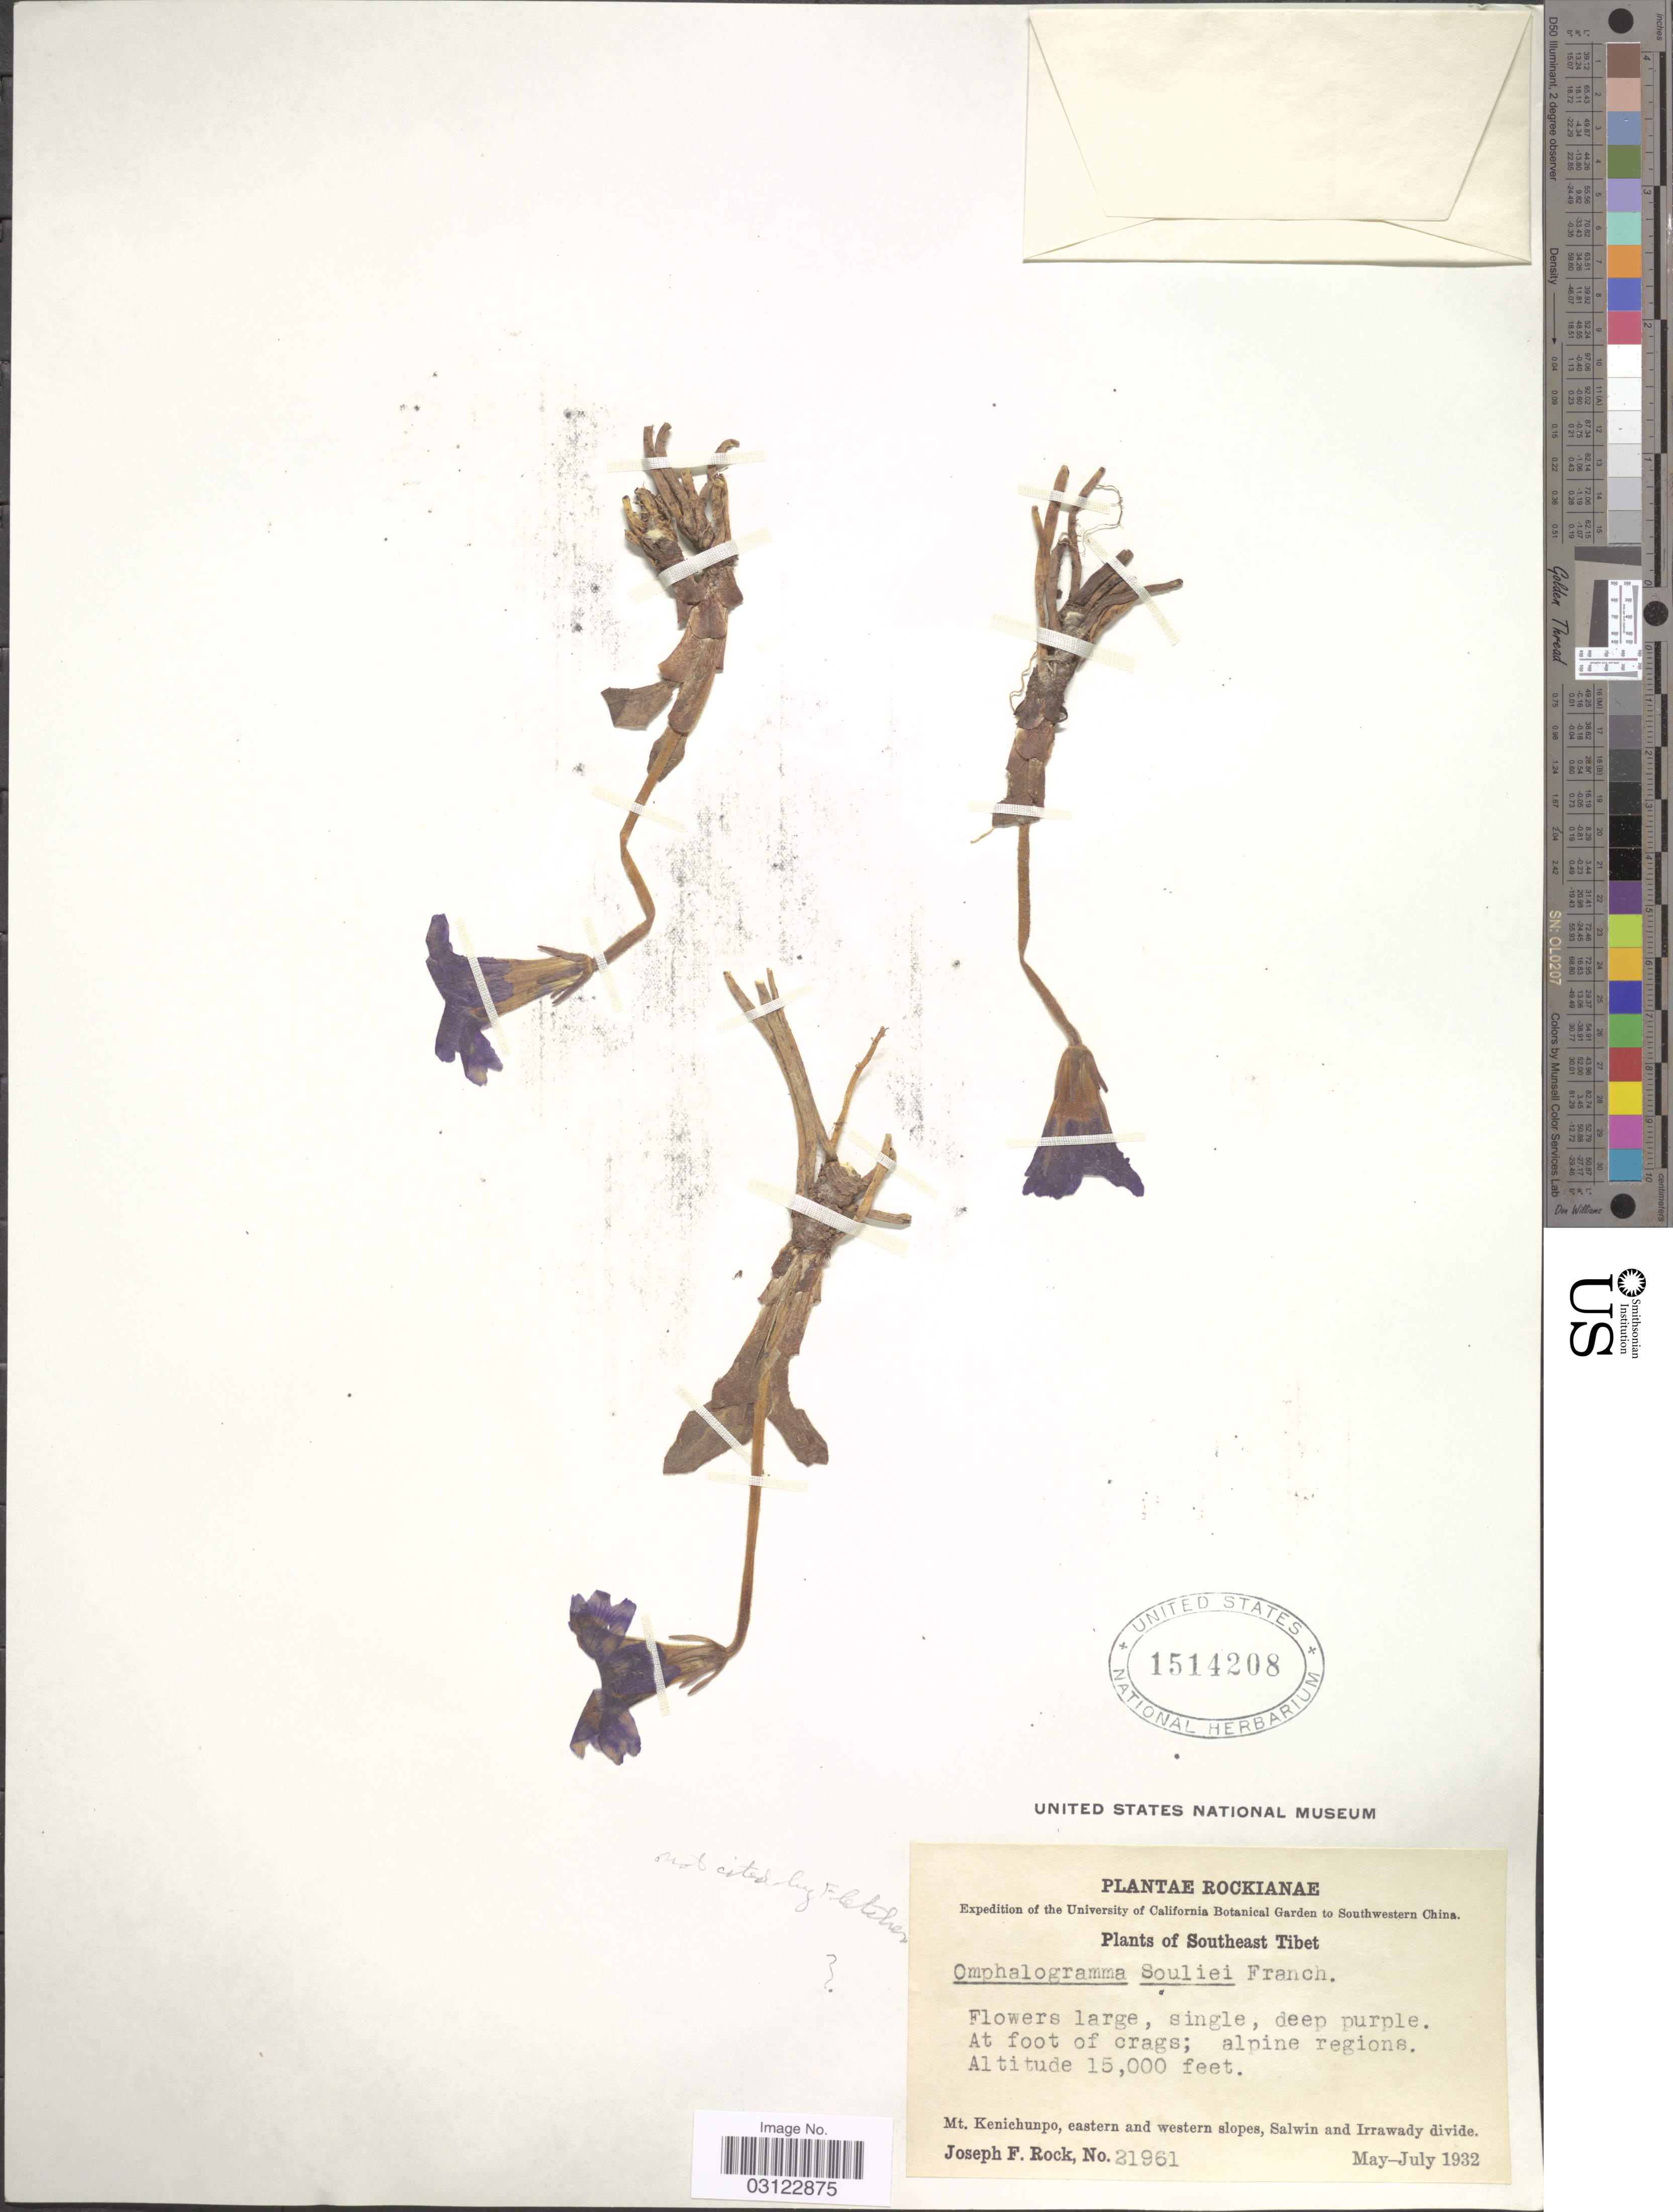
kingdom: Plantae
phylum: Tracheophyta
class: Magnoliopsida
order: Ericales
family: Primulaceae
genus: Omphalogramma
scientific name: Omphalogramma souliei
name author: Franch.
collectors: J. F. Rock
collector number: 21961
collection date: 1932-05/1932-07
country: China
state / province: Xizang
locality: Southwestern China. Southeast Tibet. Alpine regions. Mt. Kenichunpo, eastern and western slopes, Salwin and Irrawady divide.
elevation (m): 4572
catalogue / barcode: US 1414208